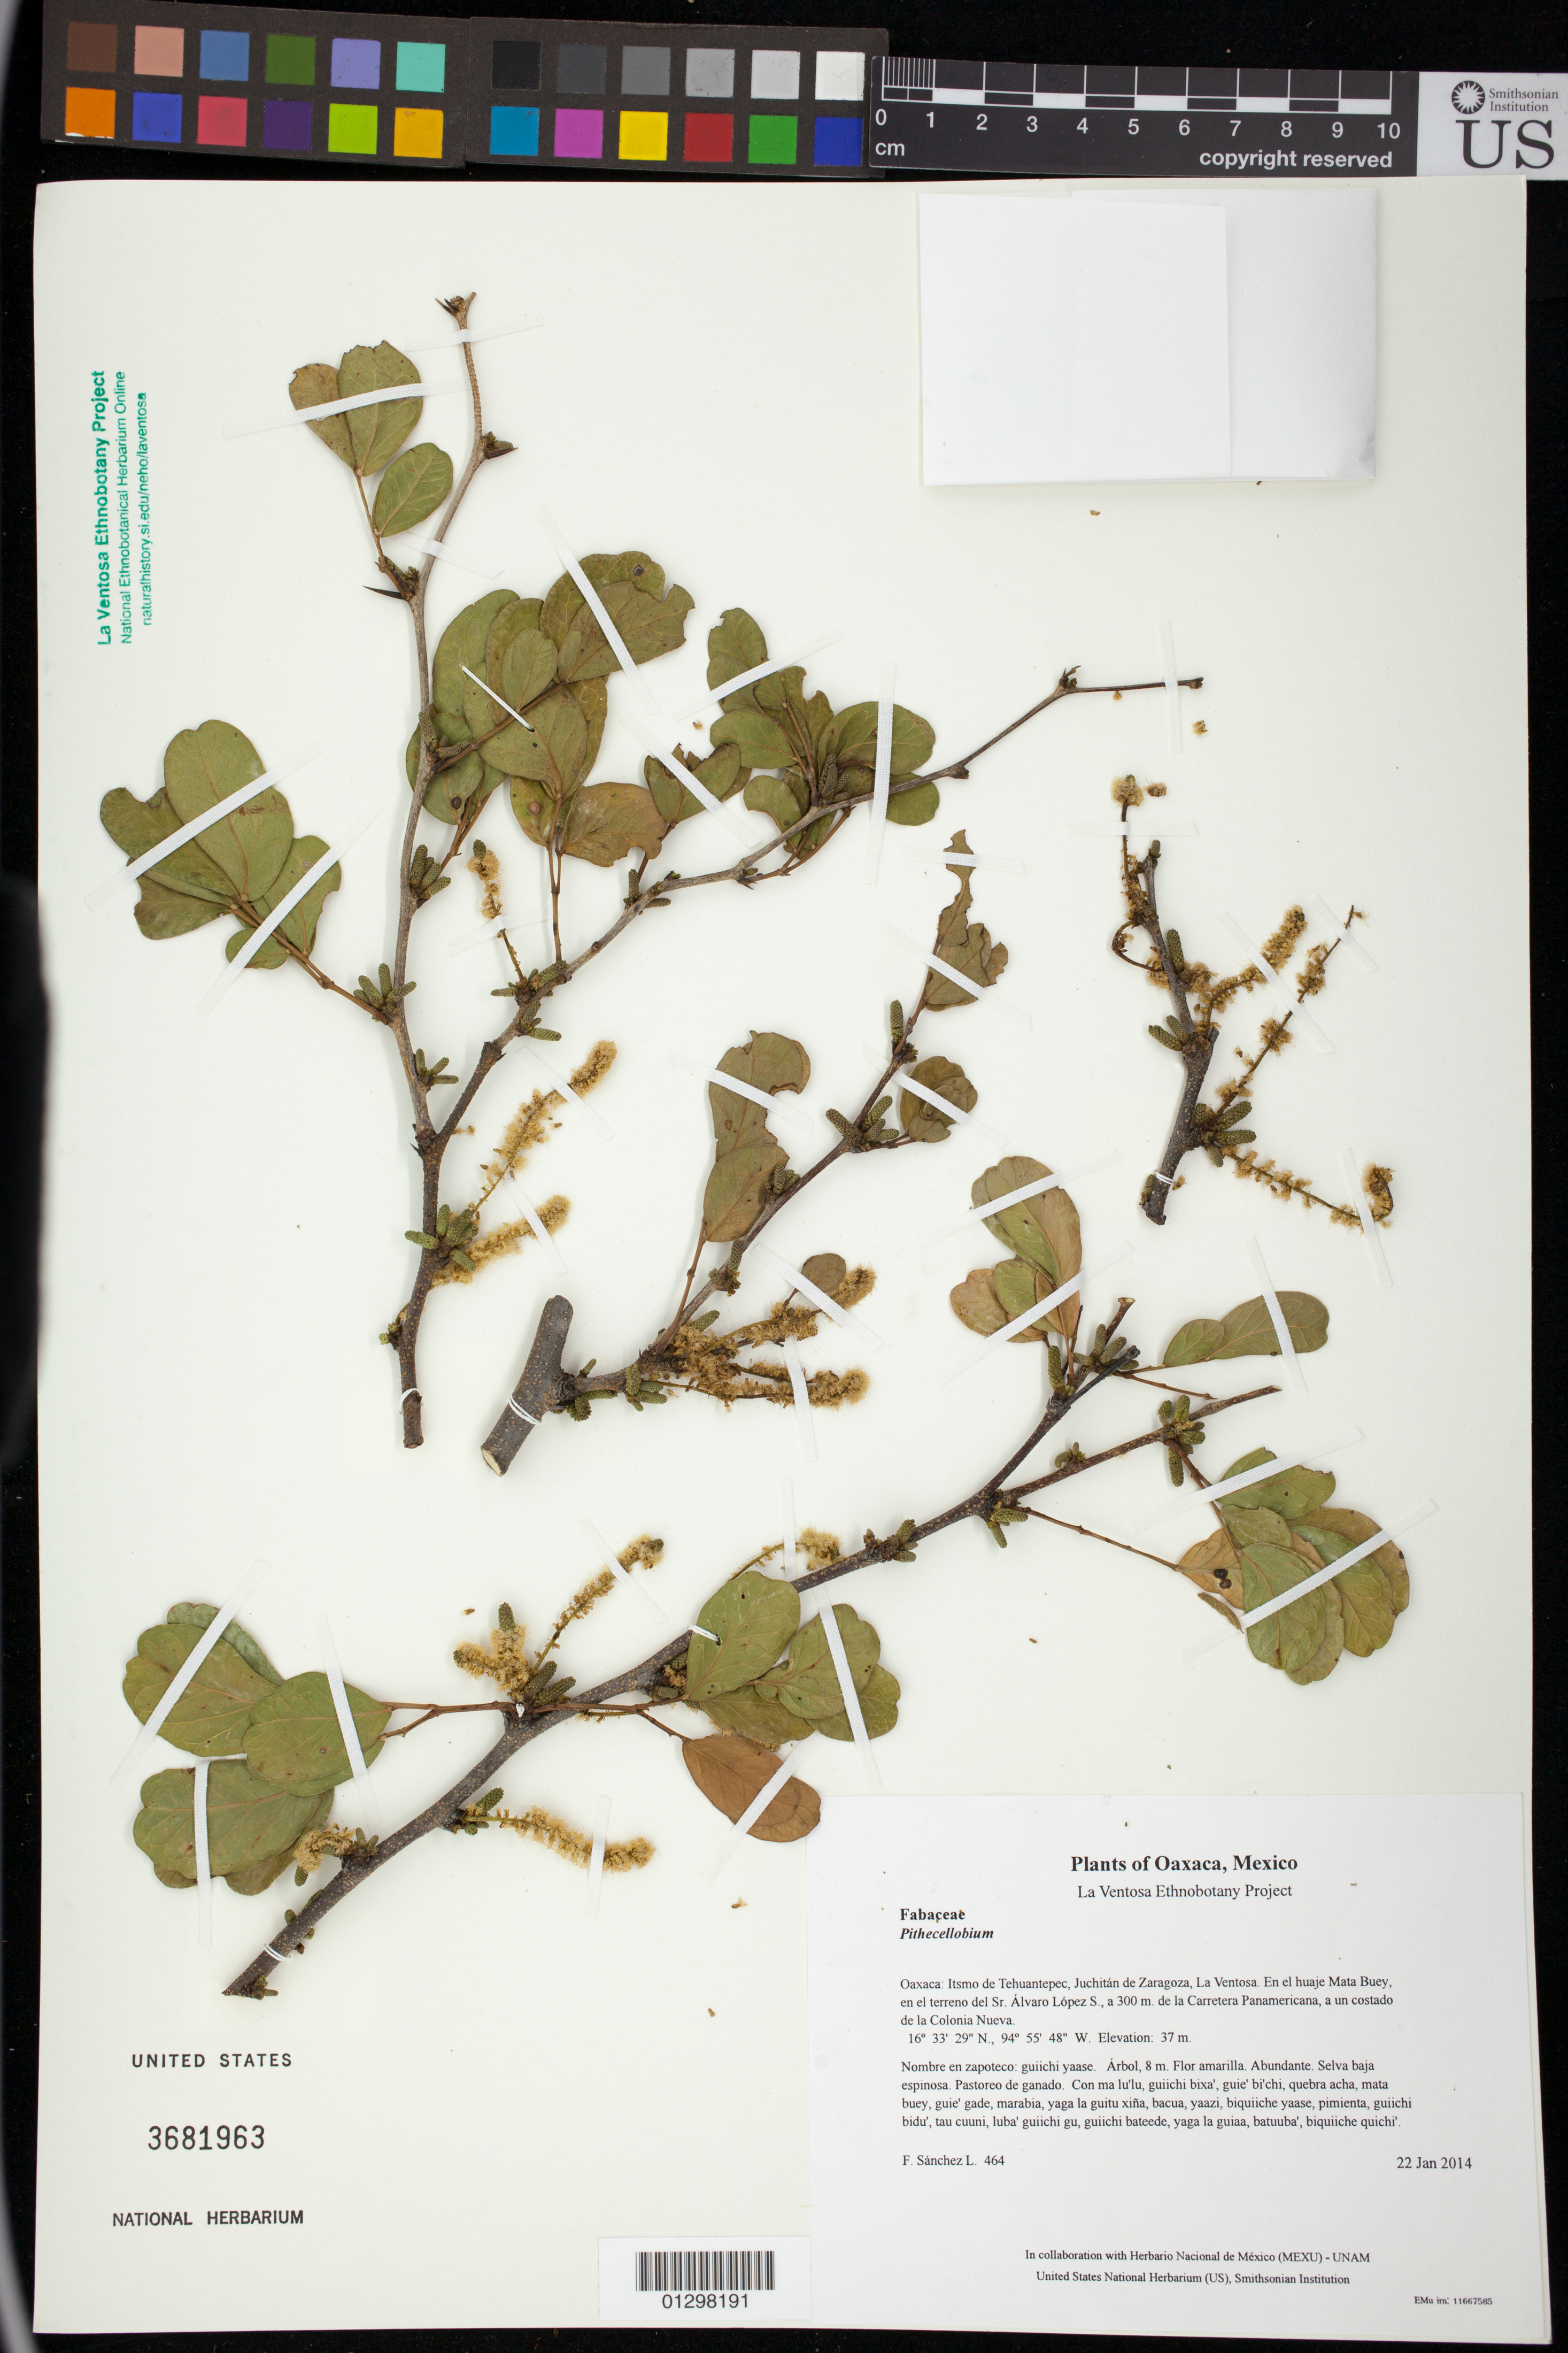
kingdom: Plantae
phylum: Tracheophyta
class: Magnoliopsida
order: Fabales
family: Fabaceae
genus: Acacia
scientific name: Acacia pringlei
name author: Rose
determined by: Calónico Soto, J.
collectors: F. Sánchez L.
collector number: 464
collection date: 2014-01-22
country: Mexico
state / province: Oaxaca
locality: Itsmo de Tehuantepec, Juchitán de Zaragoza, La Ventosa. En el huaje Mata Buey, en el terreno del Sr. Álvaro López S., a 300 m. de la Carretera Panamericana, a un costado de la Colonia Nueva.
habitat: Selva baja espinosa. Pastoreo de ganado.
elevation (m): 37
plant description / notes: JEBOT, MEXU, SERO, US; Yaga. 8 m. Guie' naguchi. Stale.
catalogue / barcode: US 3681963